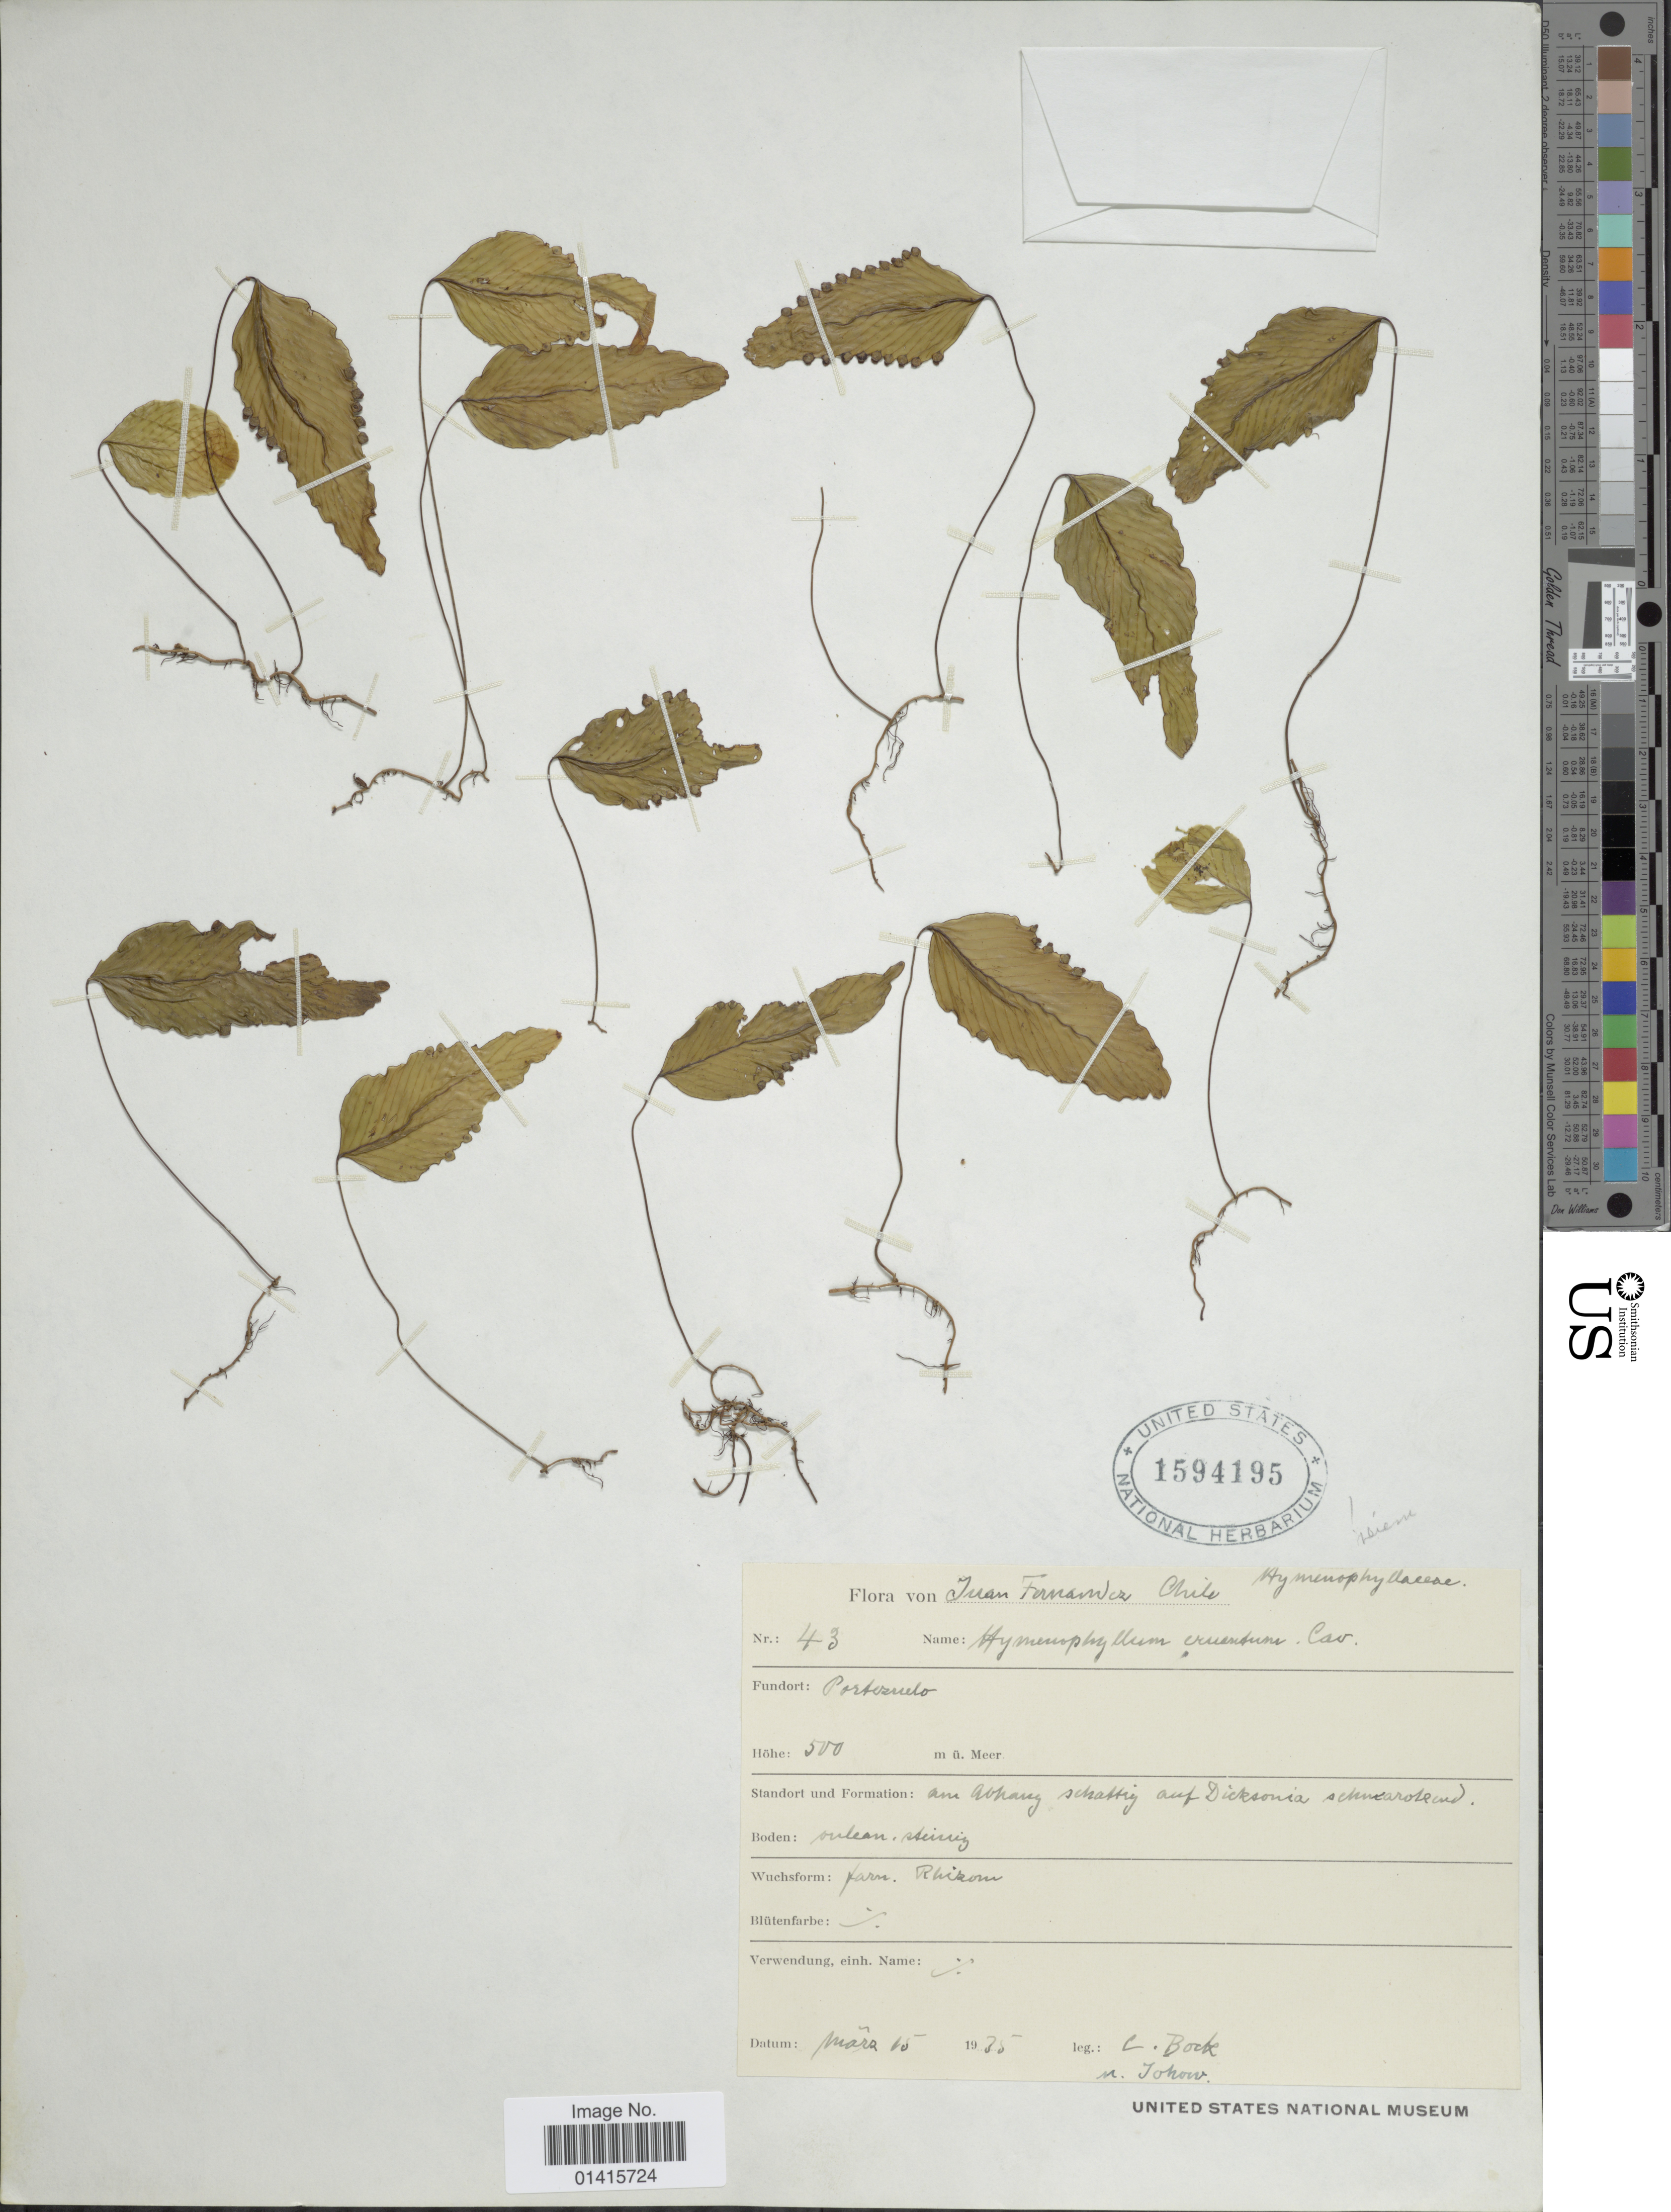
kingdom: Plantae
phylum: Tracheophyta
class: Polypodiopsida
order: Hymenophyllales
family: Hymenophyllaceae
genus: Hymenophyllum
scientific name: Hymenophyllum cruentum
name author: Cav.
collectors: C. Bock & N. Sokow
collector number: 43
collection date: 1935-03-15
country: Chile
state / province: Valparaíso (V)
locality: Juan Fernandez Chile, Portezuelo.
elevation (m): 500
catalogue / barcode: US 1594195